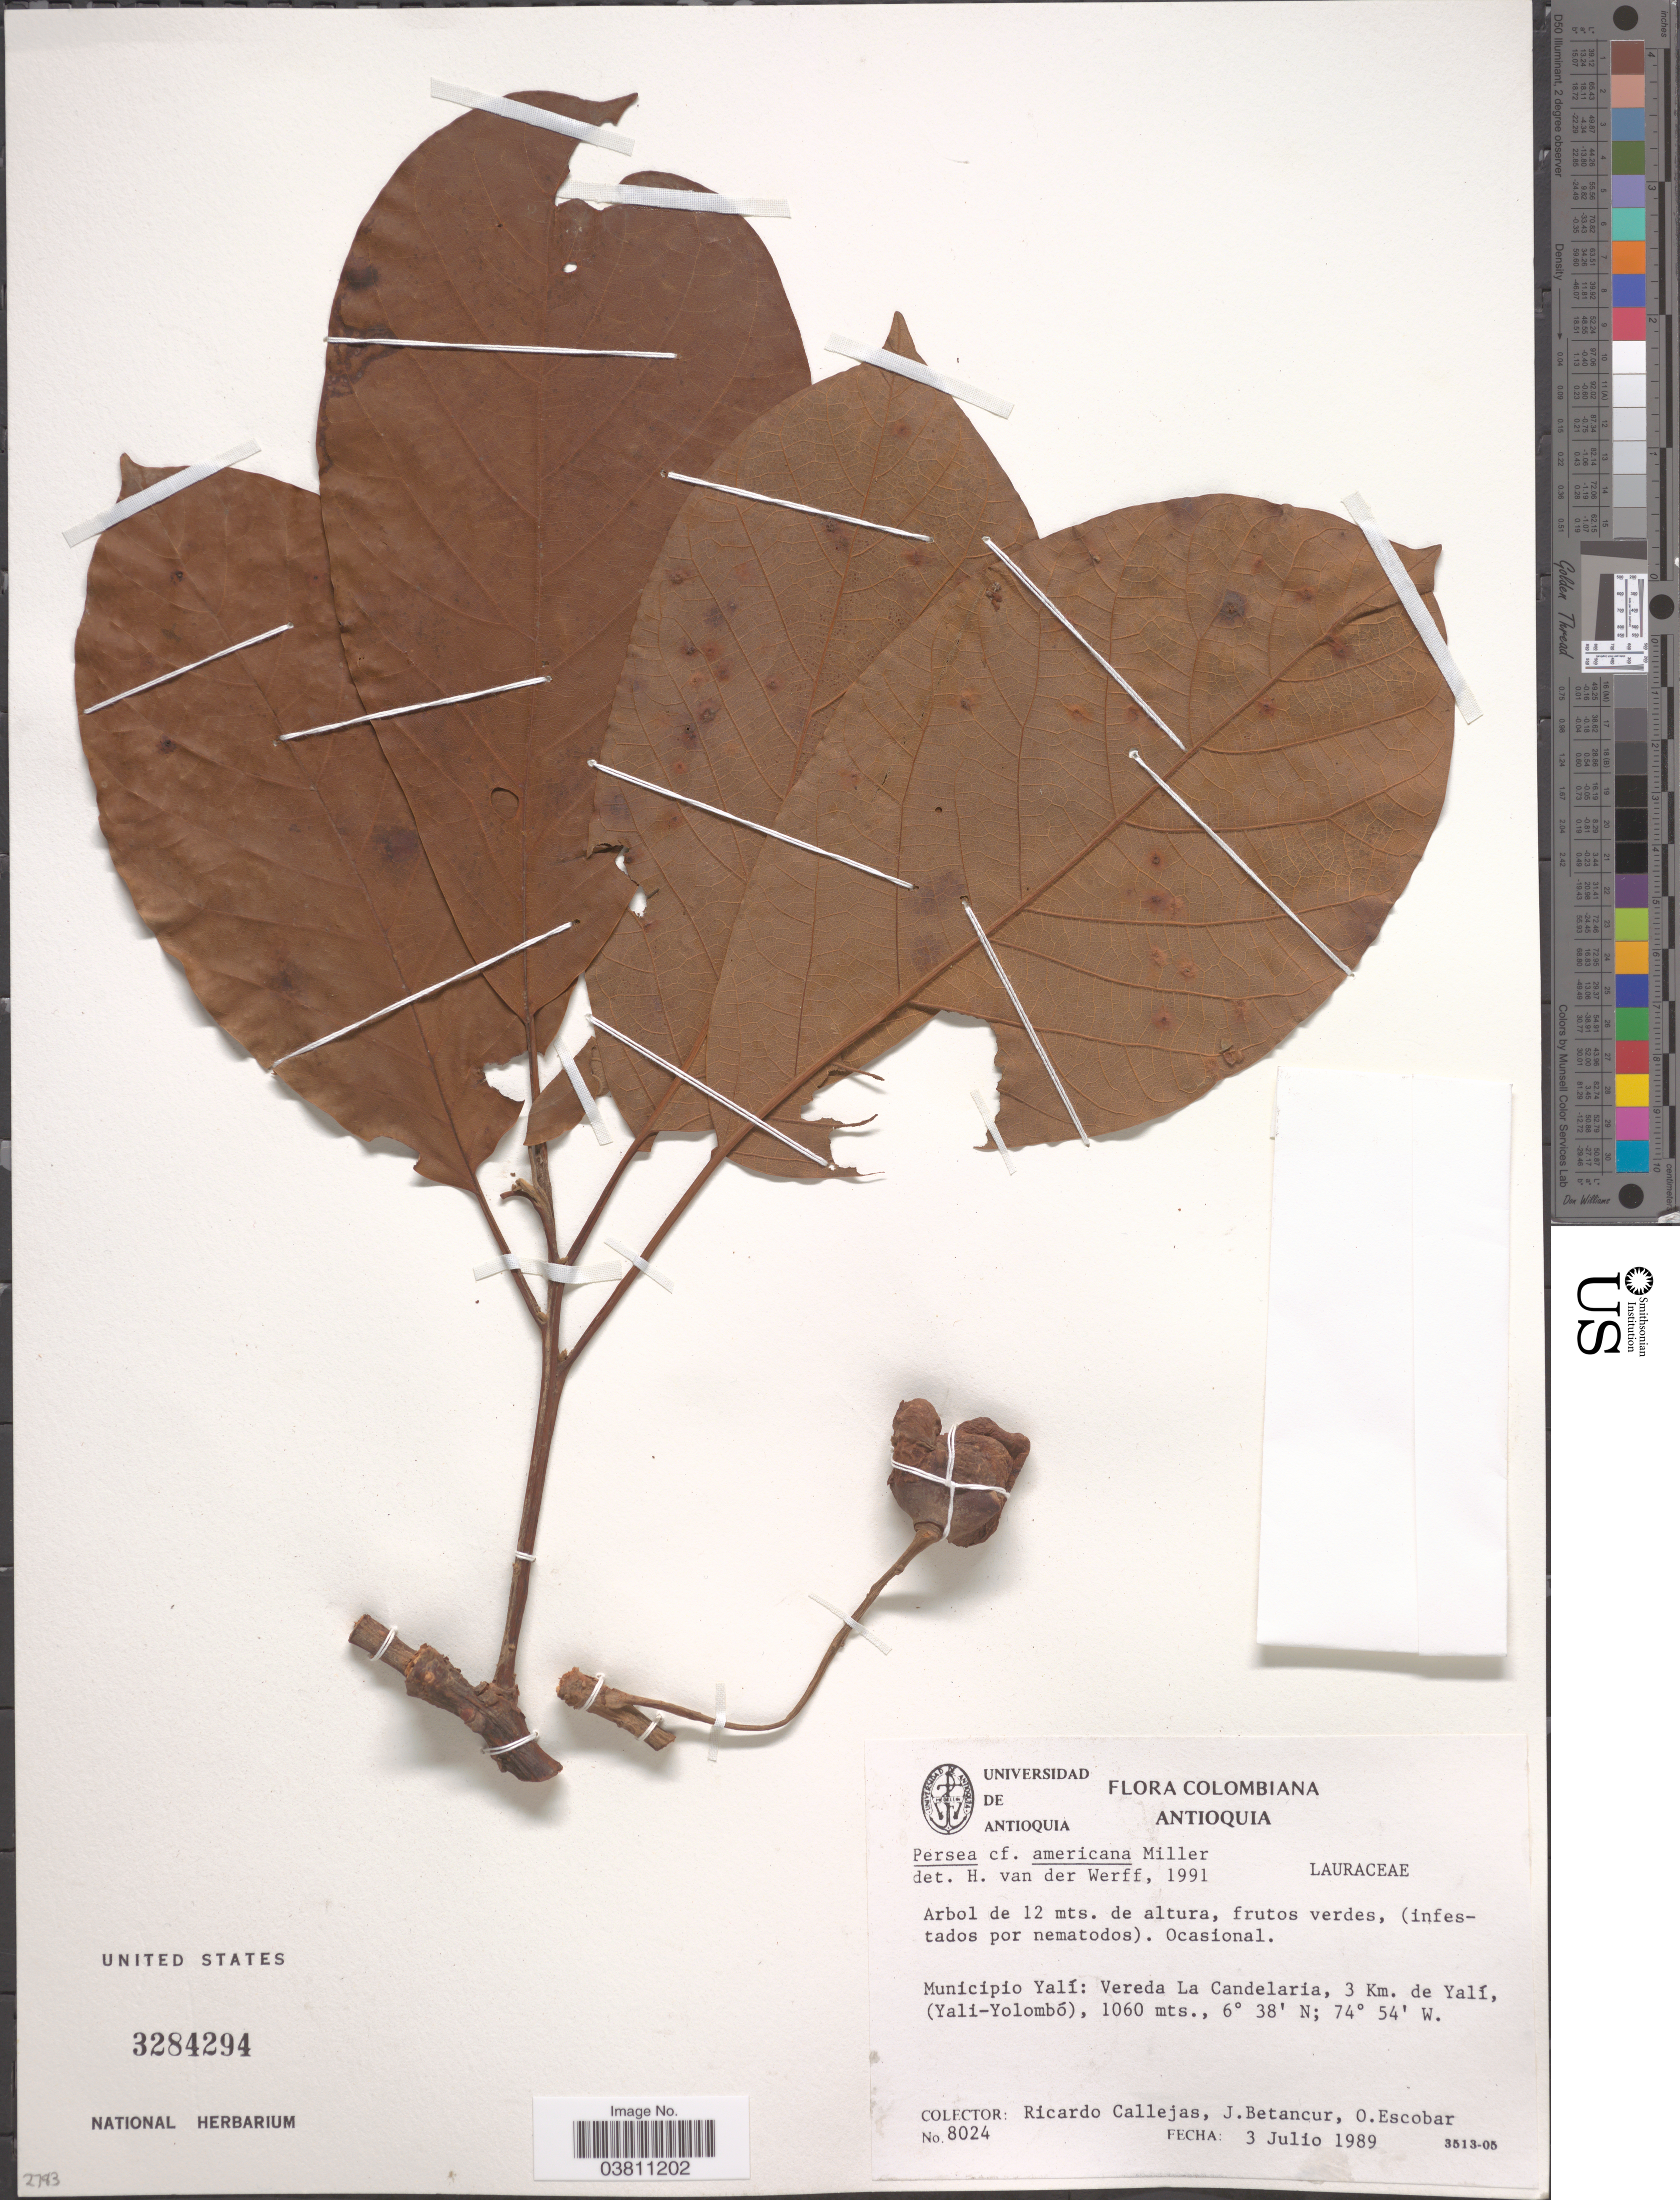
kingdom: Plantae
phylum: Tracheophyta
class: Magnoliopsida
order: Laurales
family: Lauraceae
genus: Persea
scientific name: Persea americana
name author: Mill.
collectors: R. Callejas, J. Betancur & O. Escobar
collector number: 8024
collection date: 1989-07-03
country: Colombia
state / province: Antioquia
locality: Municipio Yalí: Vereda La Candelaria, 3 Km. de Yalí, (Yali-Yolombó).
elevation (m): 1060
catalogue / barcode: US 3284294